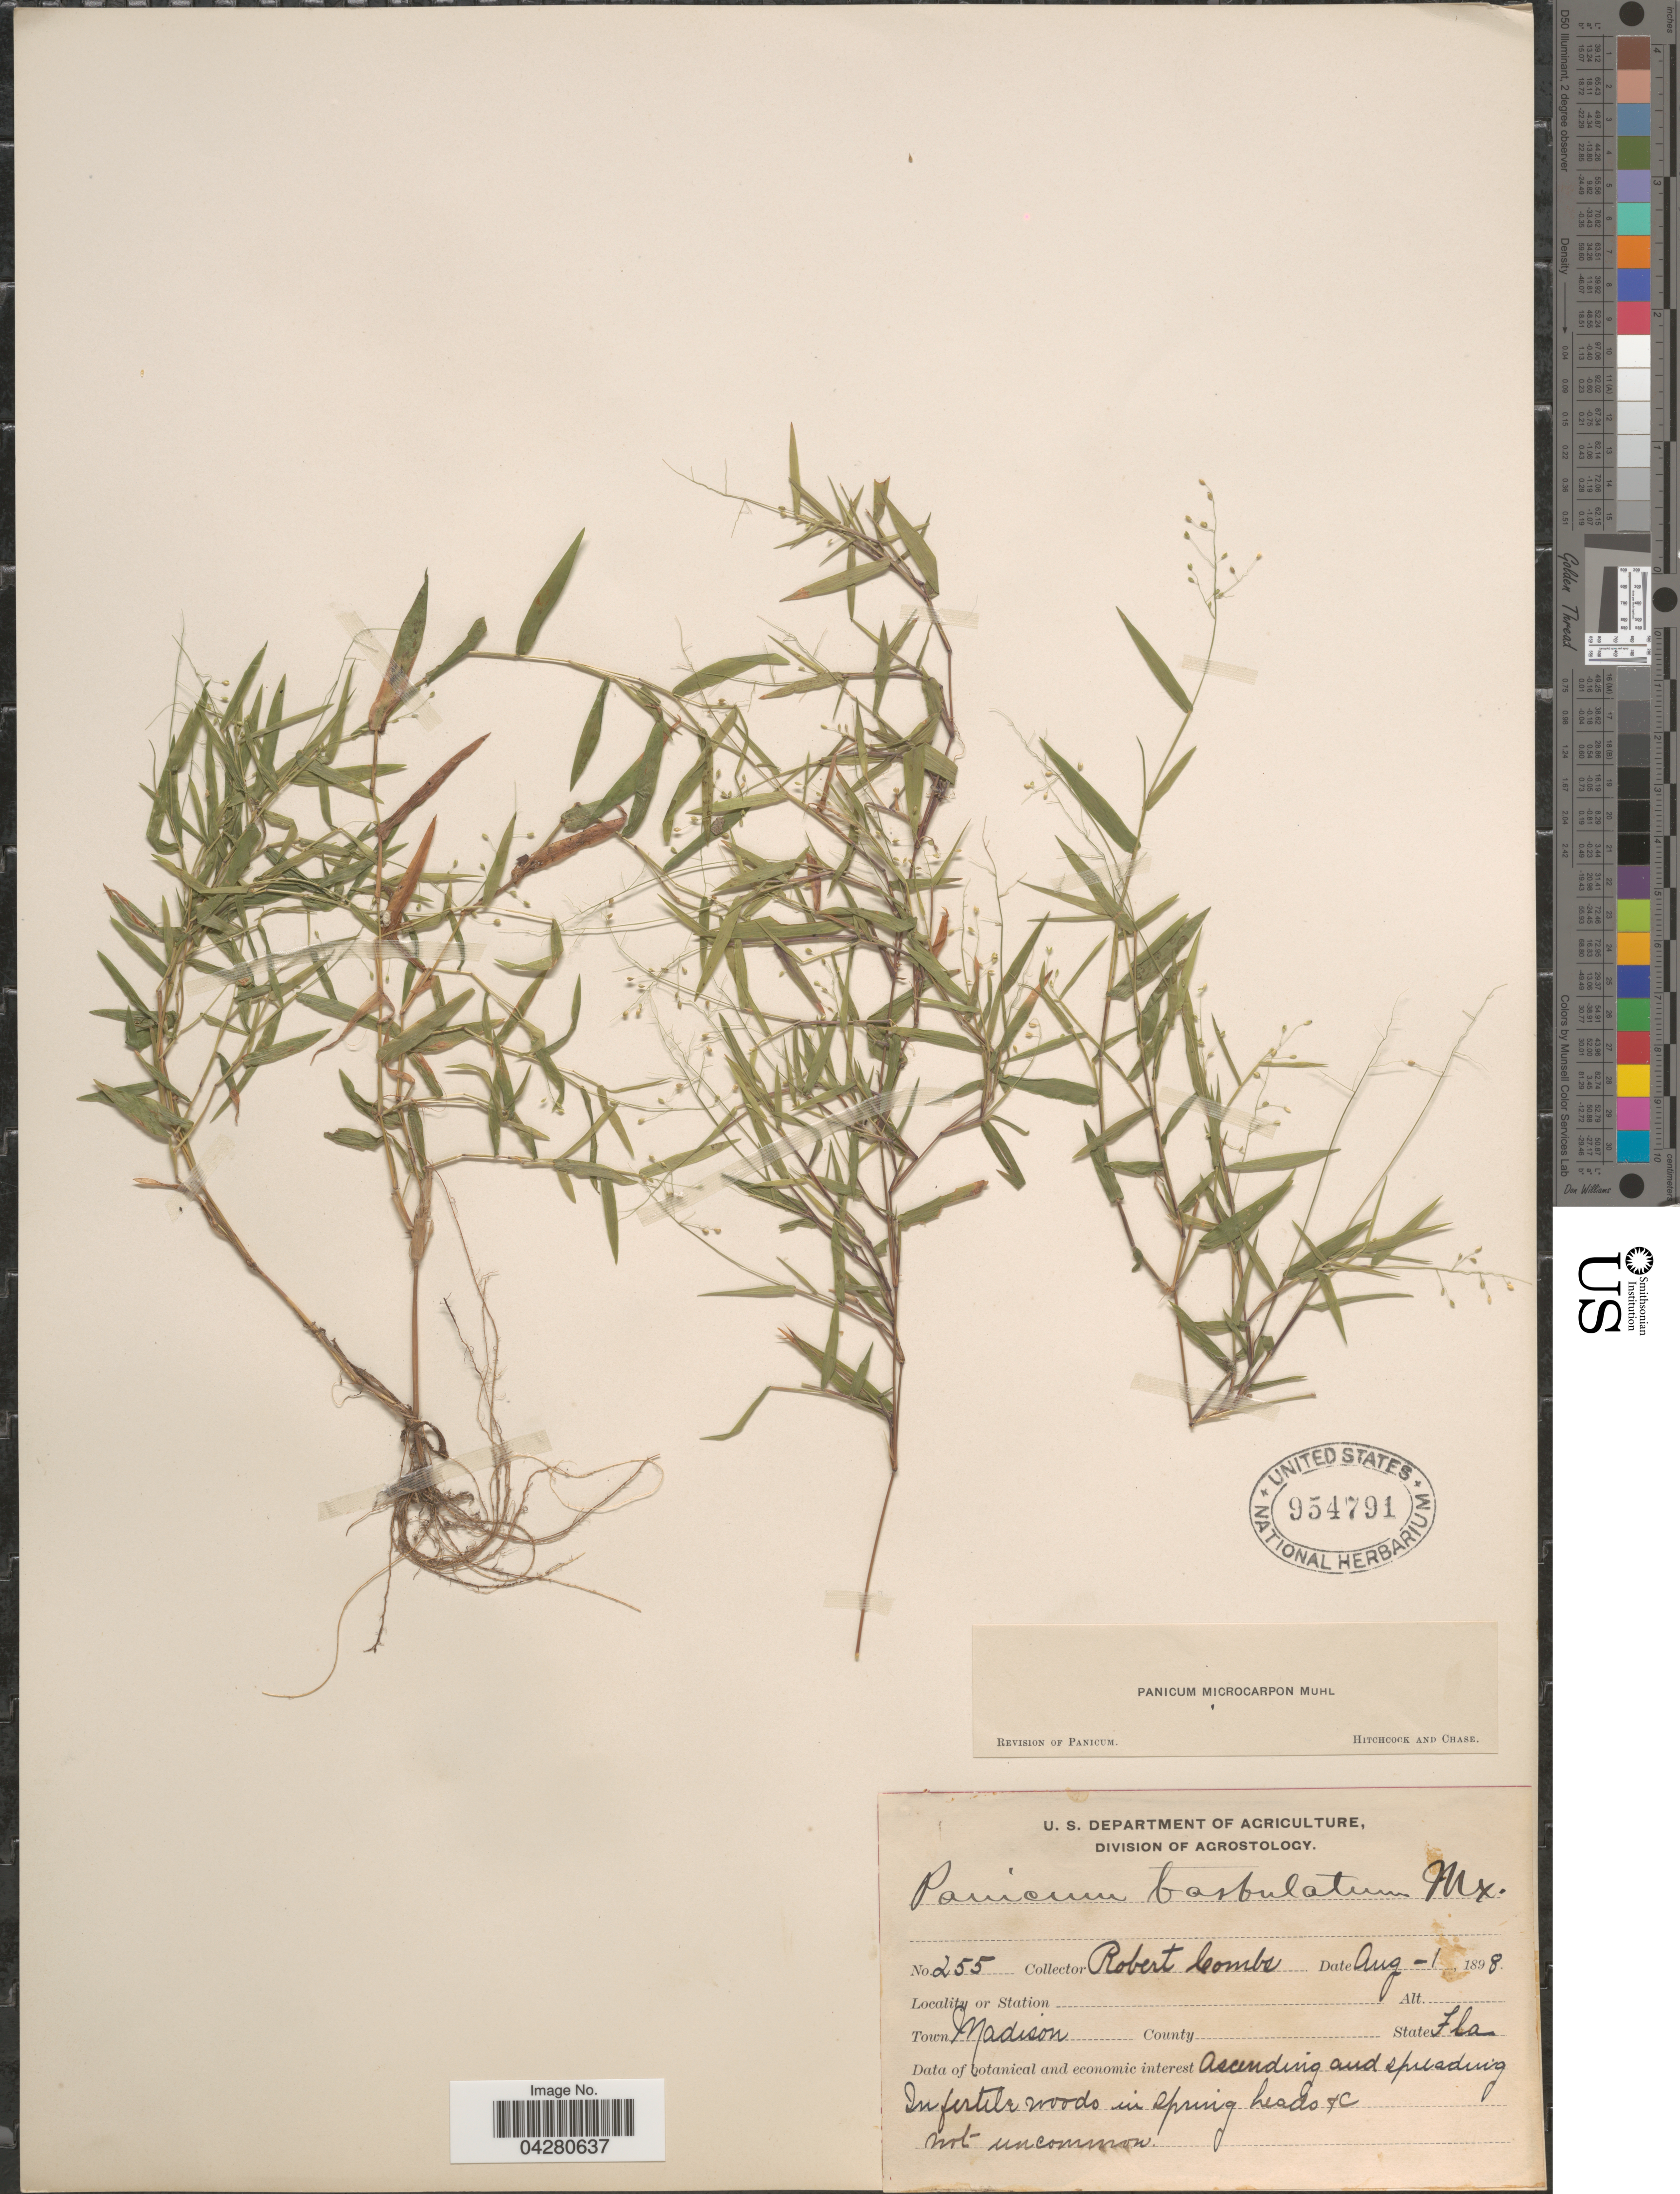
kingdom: Plantae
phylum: Tracheophyta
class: Liliopsida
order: Poales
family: Poaceae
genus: Dichanthelium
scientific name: Dichanthelium dichotomum var. dichotomum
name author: (L.) Gould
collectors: R. Combs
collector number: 255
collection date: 1898-08-01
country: United States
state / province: Florida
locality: Town Madison.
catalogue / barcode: US 954791